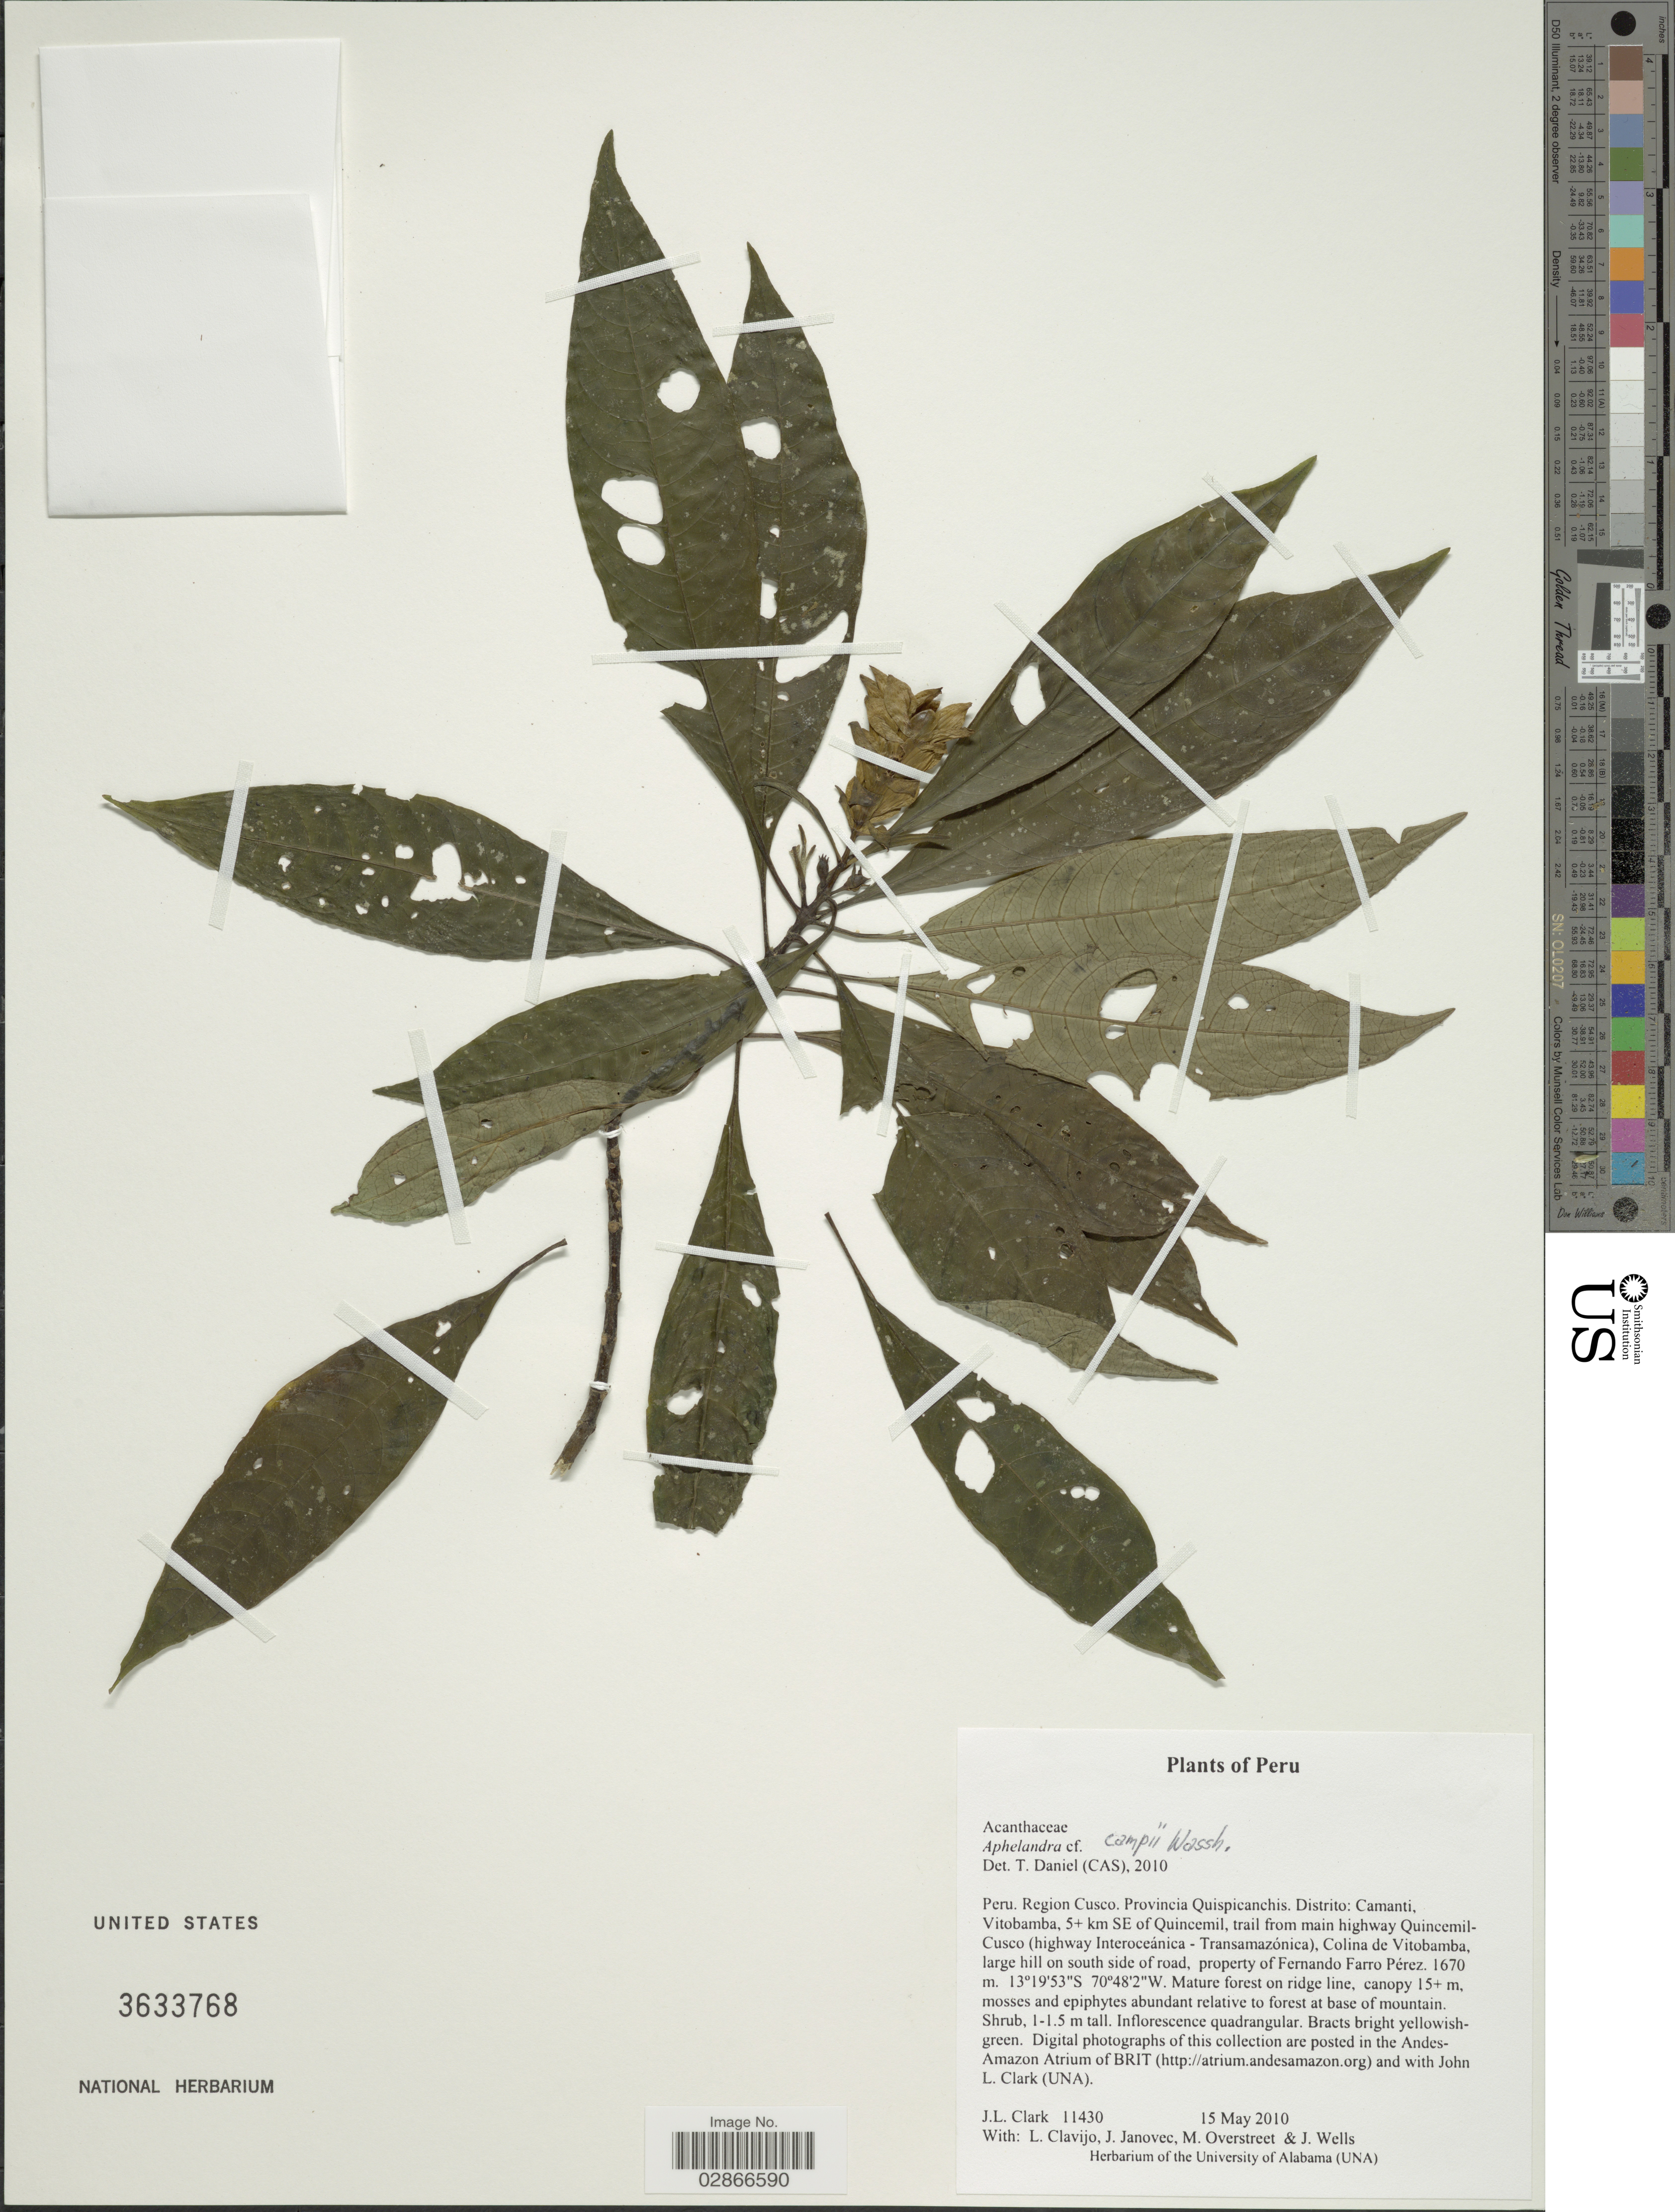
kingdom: Plantae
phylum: Tracheophyta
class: Magnoliopsida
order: Lamiales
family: Acanthaceae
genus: Aphelandra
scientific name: Aphelandra campii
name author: Wassh.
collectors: J. L. Clark, L. Clavijo, J.P. Janovec, M. Overstreet & J. Wells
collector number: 11430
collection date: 2010-05-15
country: Peru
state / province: Cusco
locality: Region Cusco. Provincia Quispicanchis. Distrito: Camanti, Vitobamba, 5+ km SE of Quincemil, trail from main highway Quincemil-Cusco (highway Interoceánica-Transamazónica), Colina de Vitobamba, large hill on south side of road, property of Fernando Farro Pérez.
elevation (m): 1670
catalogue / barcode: US 3633768